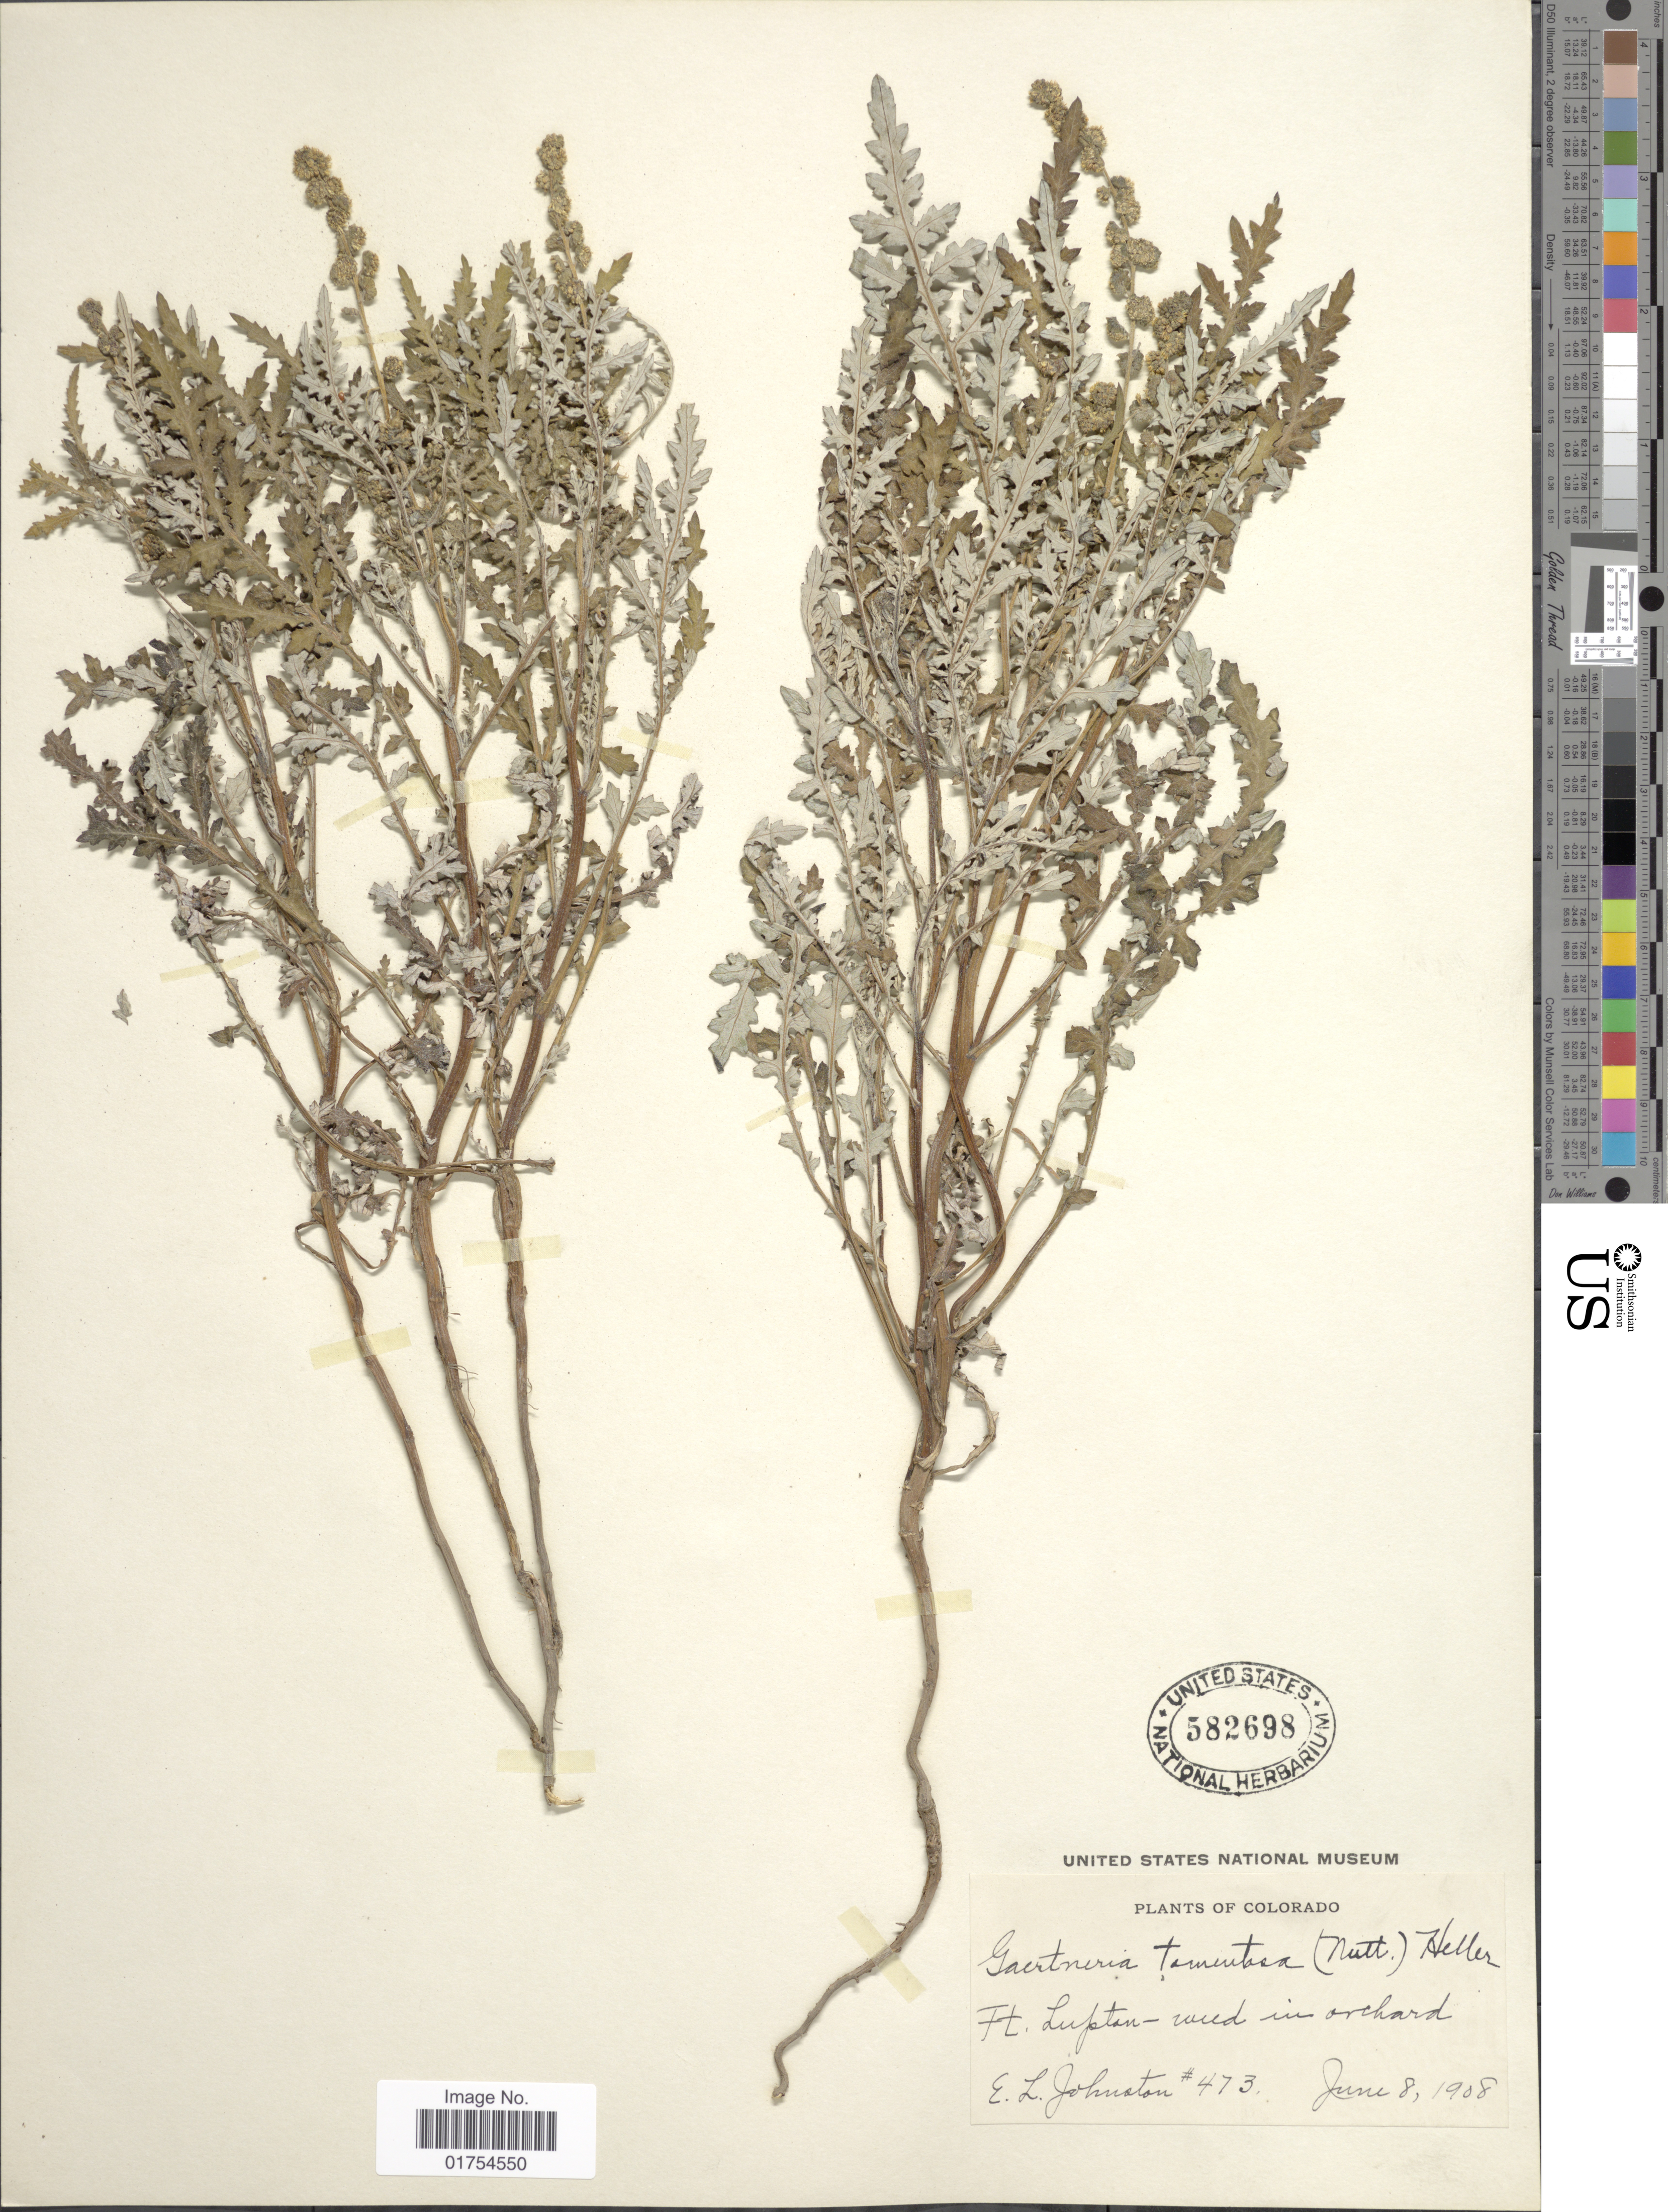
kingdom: Plantae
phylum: Tracheophyta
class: Magnoliopsida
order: Asterales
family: Asteraceae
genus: Franseria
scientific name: Franseria discolor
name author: Nutt.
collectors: E. L. Johnston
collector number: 473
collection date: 1908-06-08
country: United States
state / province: Colorado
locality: Ft. Lupton - weed in orchard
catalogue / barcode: US 582698